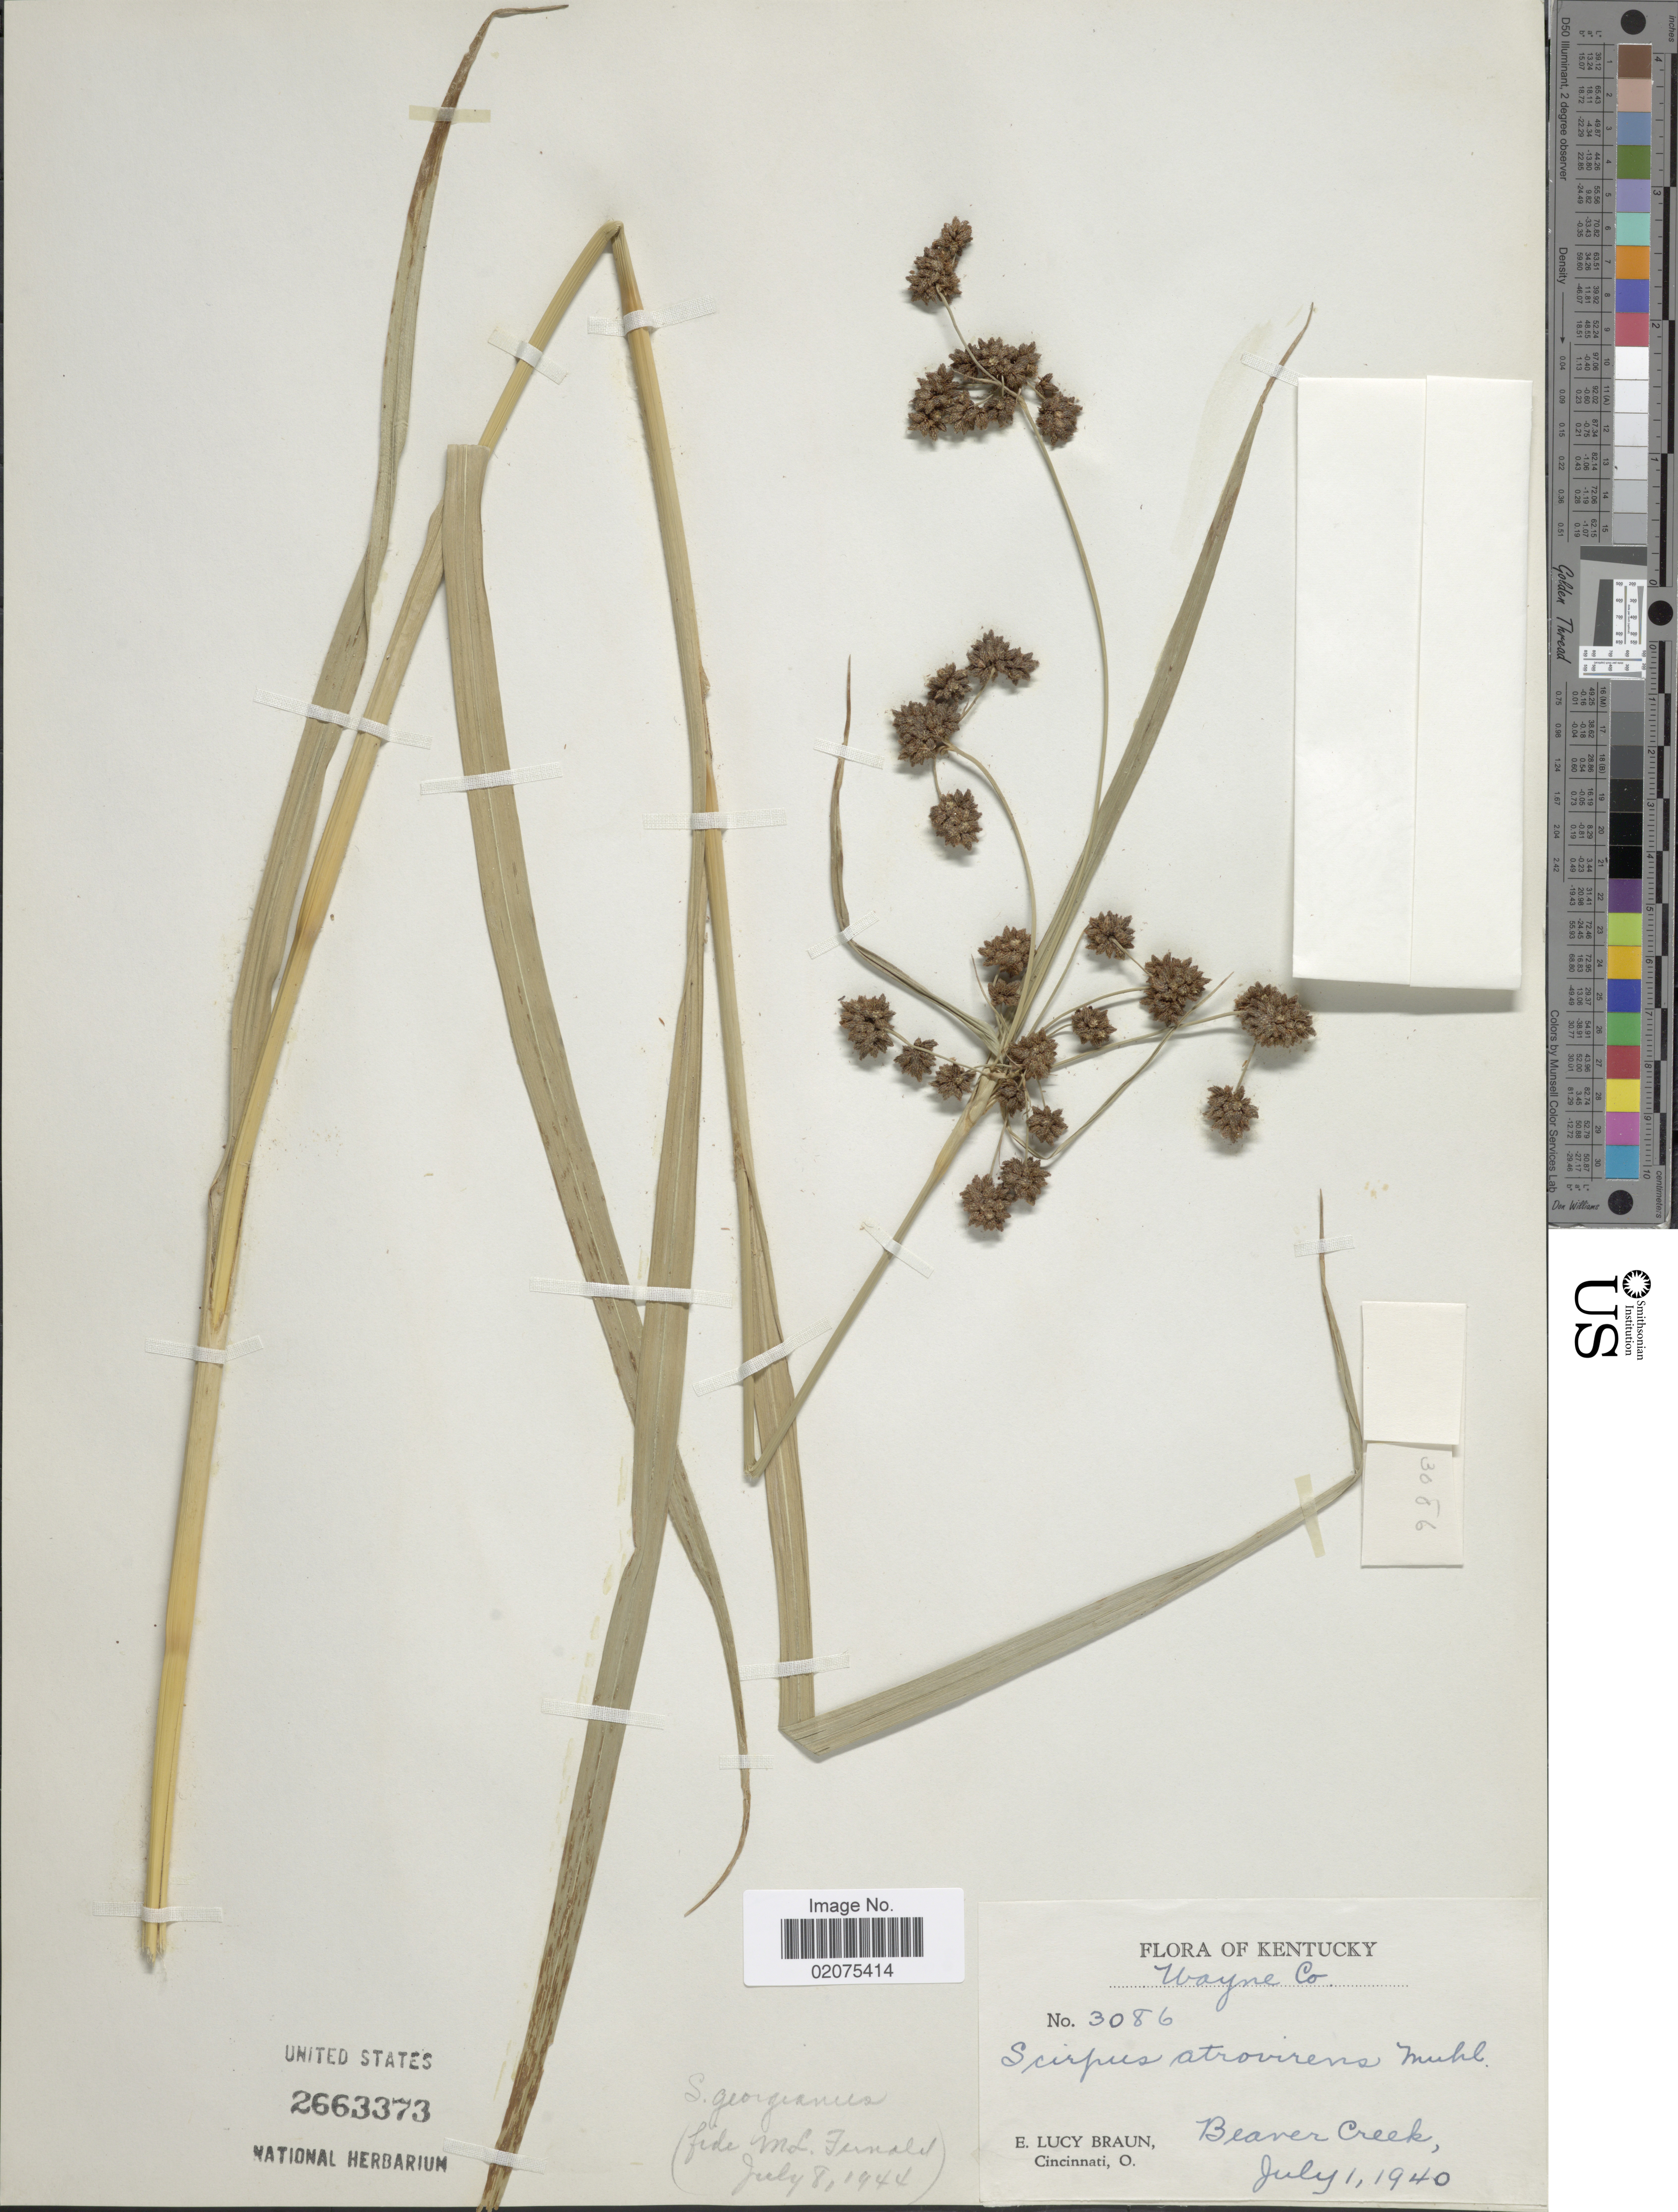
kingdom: Plantae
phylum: Tracheophyta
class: Liliopsida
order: Poales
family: Cyperaceae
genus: Scirpus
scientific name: Scirpus georgianus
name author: R.M. Harper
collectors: E. L. Braun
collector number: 3086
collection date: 1940-07-01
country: United States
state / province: Kentucky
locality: Wayne Co. Beaver Creek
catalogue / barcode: US 2663373